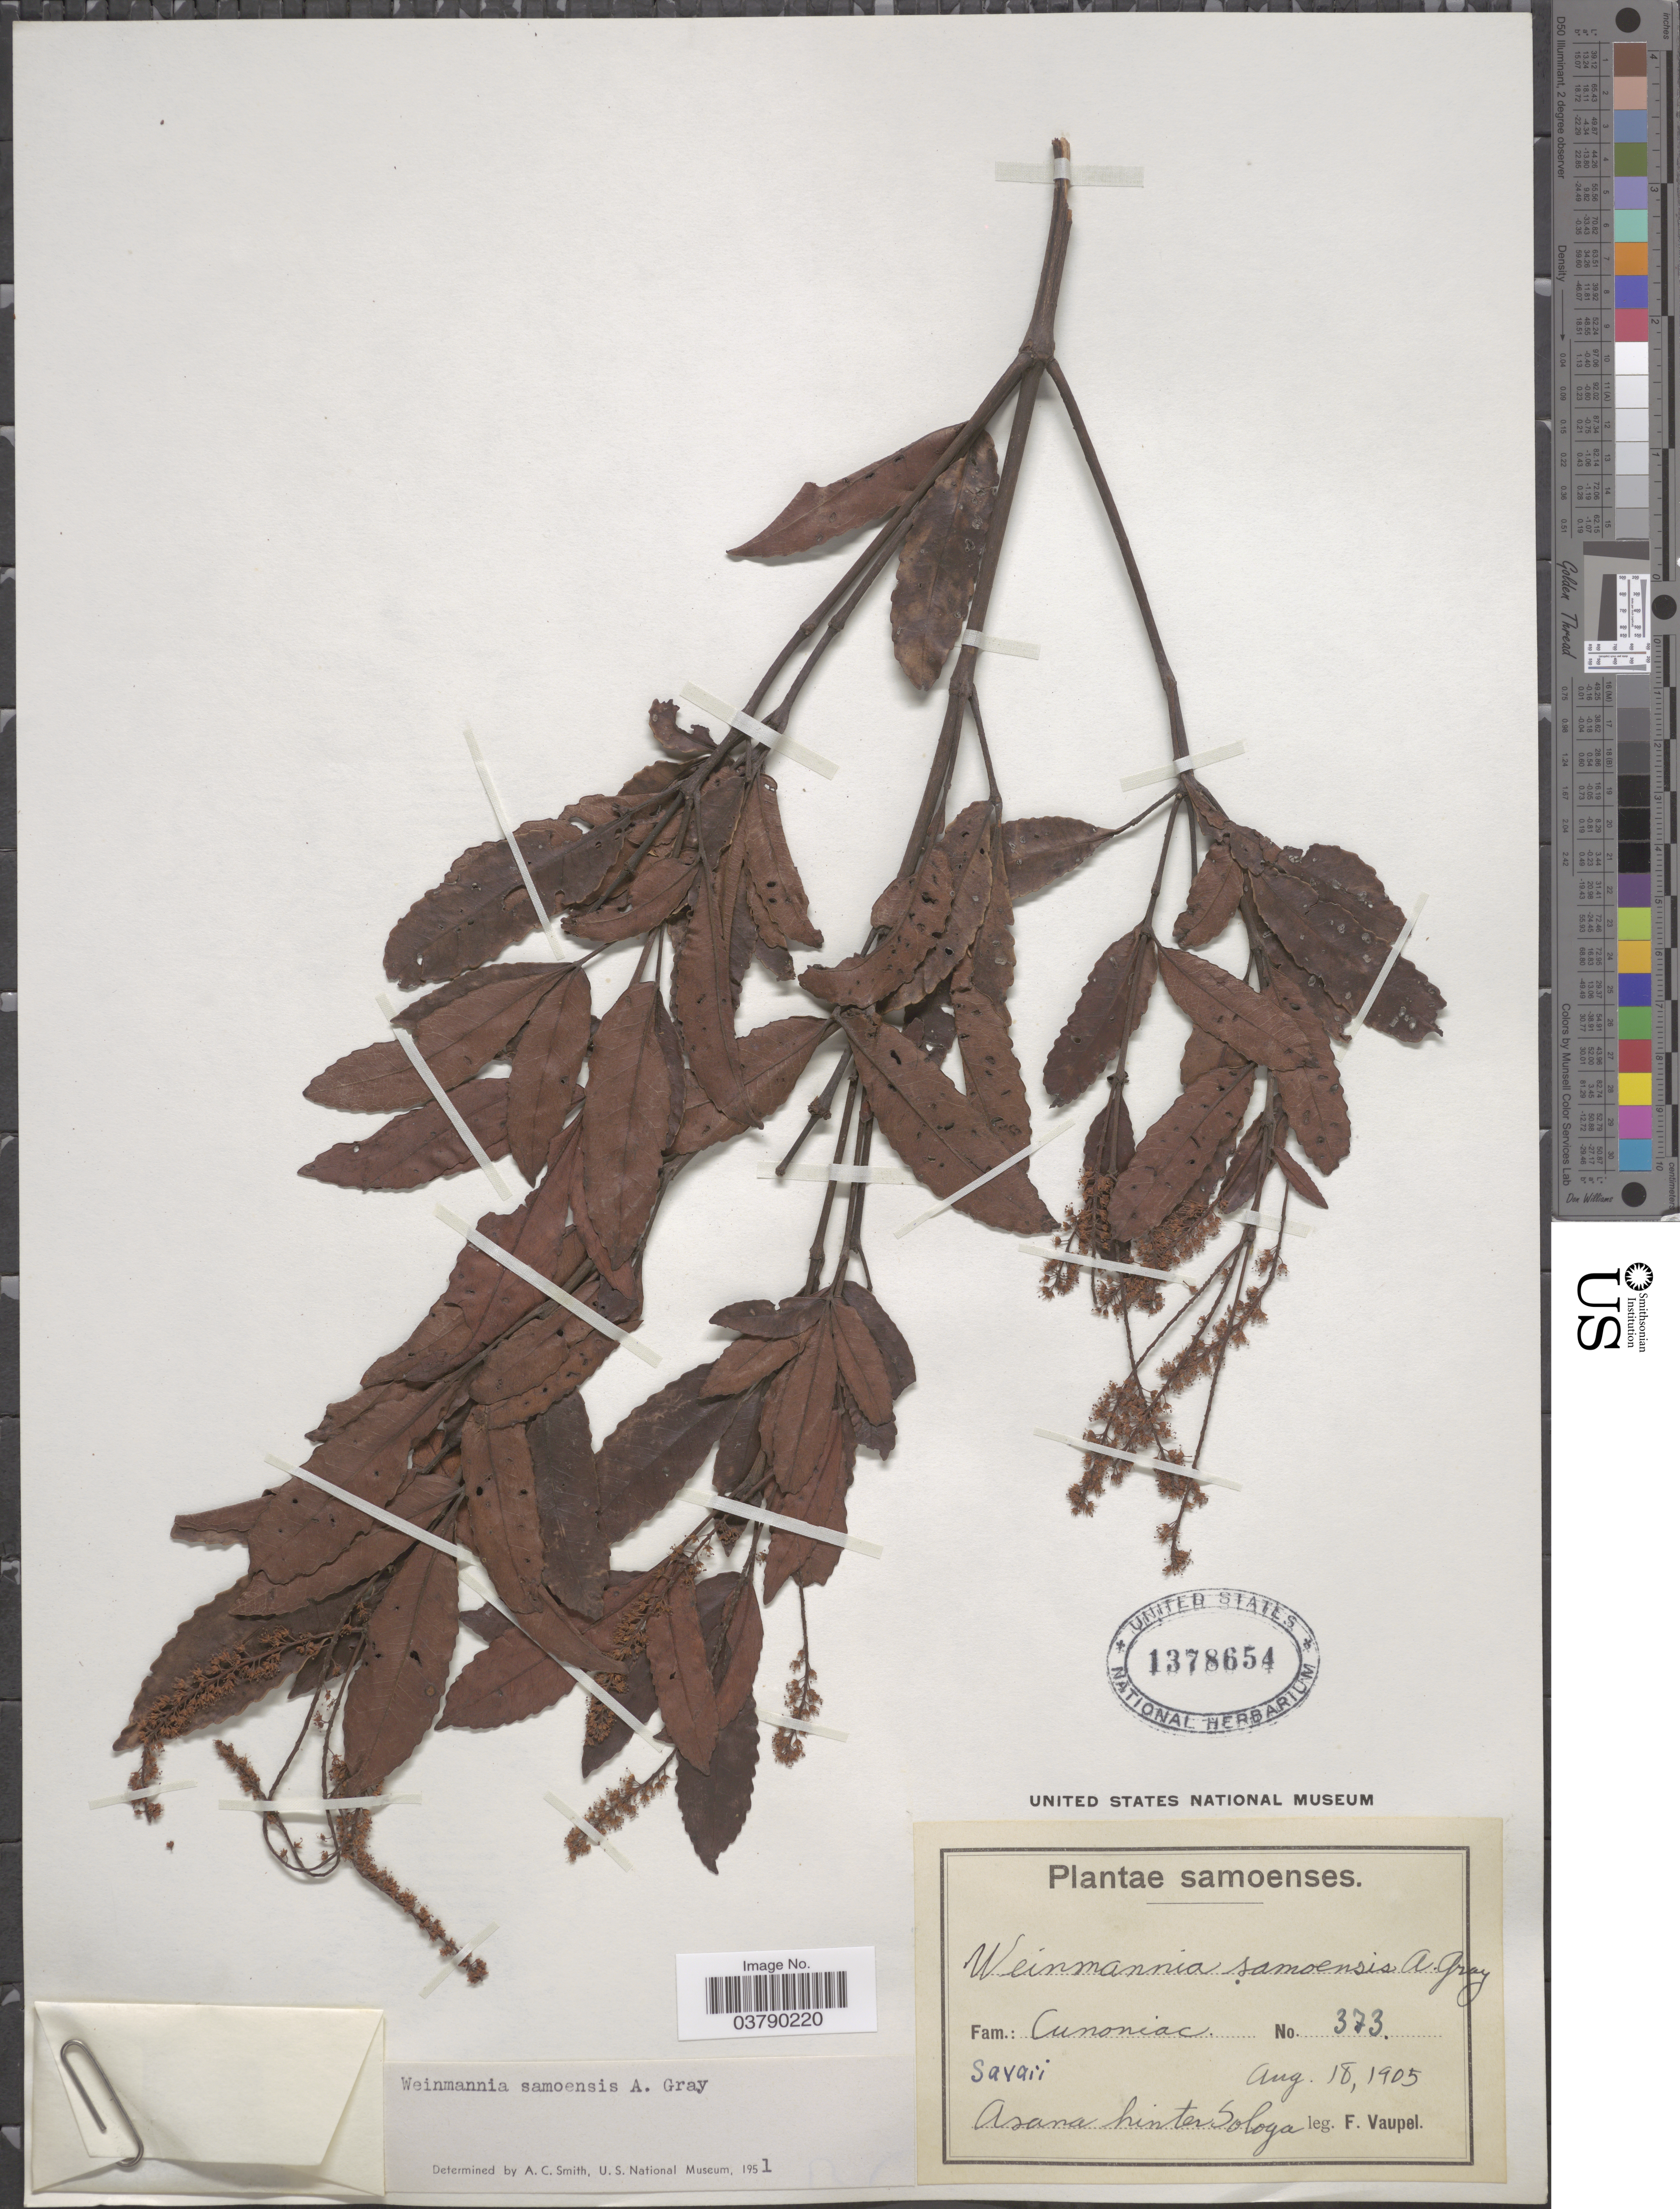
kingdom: Plantae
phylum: Tracheophyta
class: Magnoliopsida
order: Oxalidales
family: Cunoniaceae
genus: Pterophylla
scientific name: Pterophylla samoensis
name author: (A. Gray) Pillon & H.C. Hopkins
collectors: F. Vaupel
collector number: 373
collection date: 1905-08-18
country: Samoa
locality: Samoenses. Savaii. Asana hinter Sologa.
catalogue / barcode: US 1378654